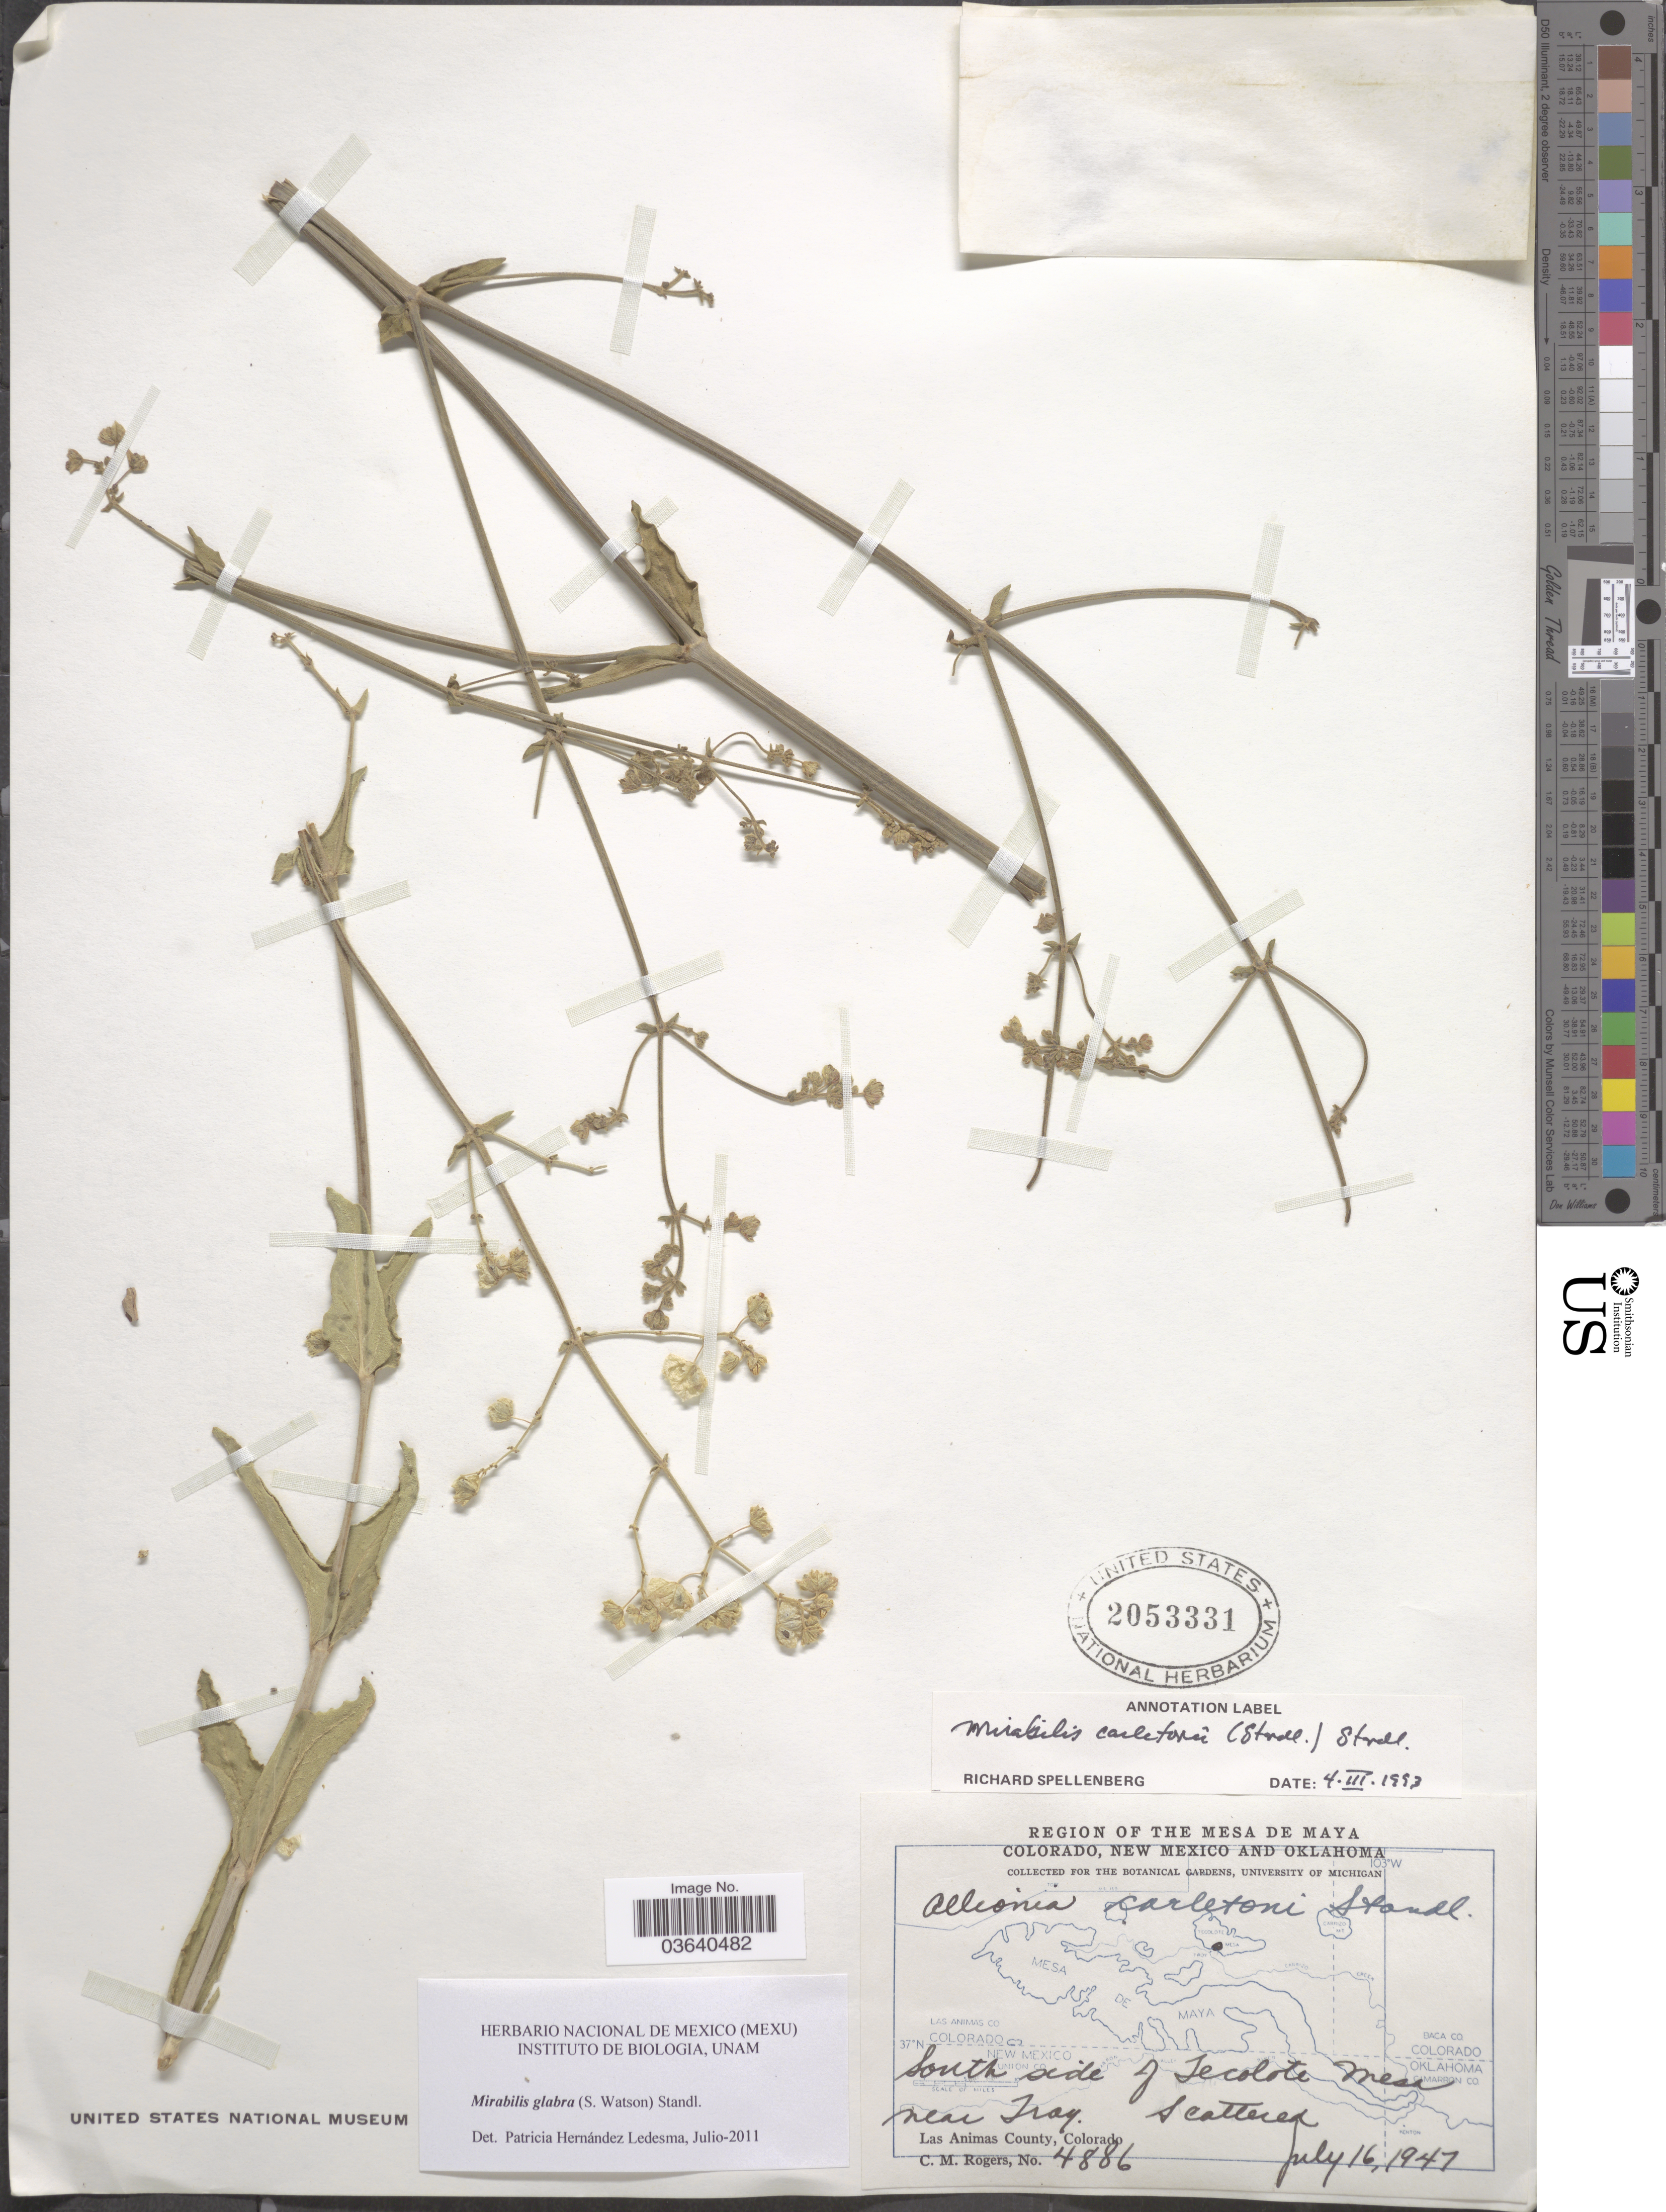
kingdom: Plantae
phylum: Tracheophyta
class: Magnoliopsida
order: Caryophyllales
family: Nyctaginaceae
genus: Mirabilis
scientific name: Mirabilis glabra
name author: (S. Watson) Standl.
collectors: C. M. Rogers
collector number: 4886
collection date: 1947-07-16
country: United States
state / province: Colorado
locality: The Mesa de Maya. South side of Tecolote Mesa near Iray. Las Animas County.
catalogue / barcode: US 2053331